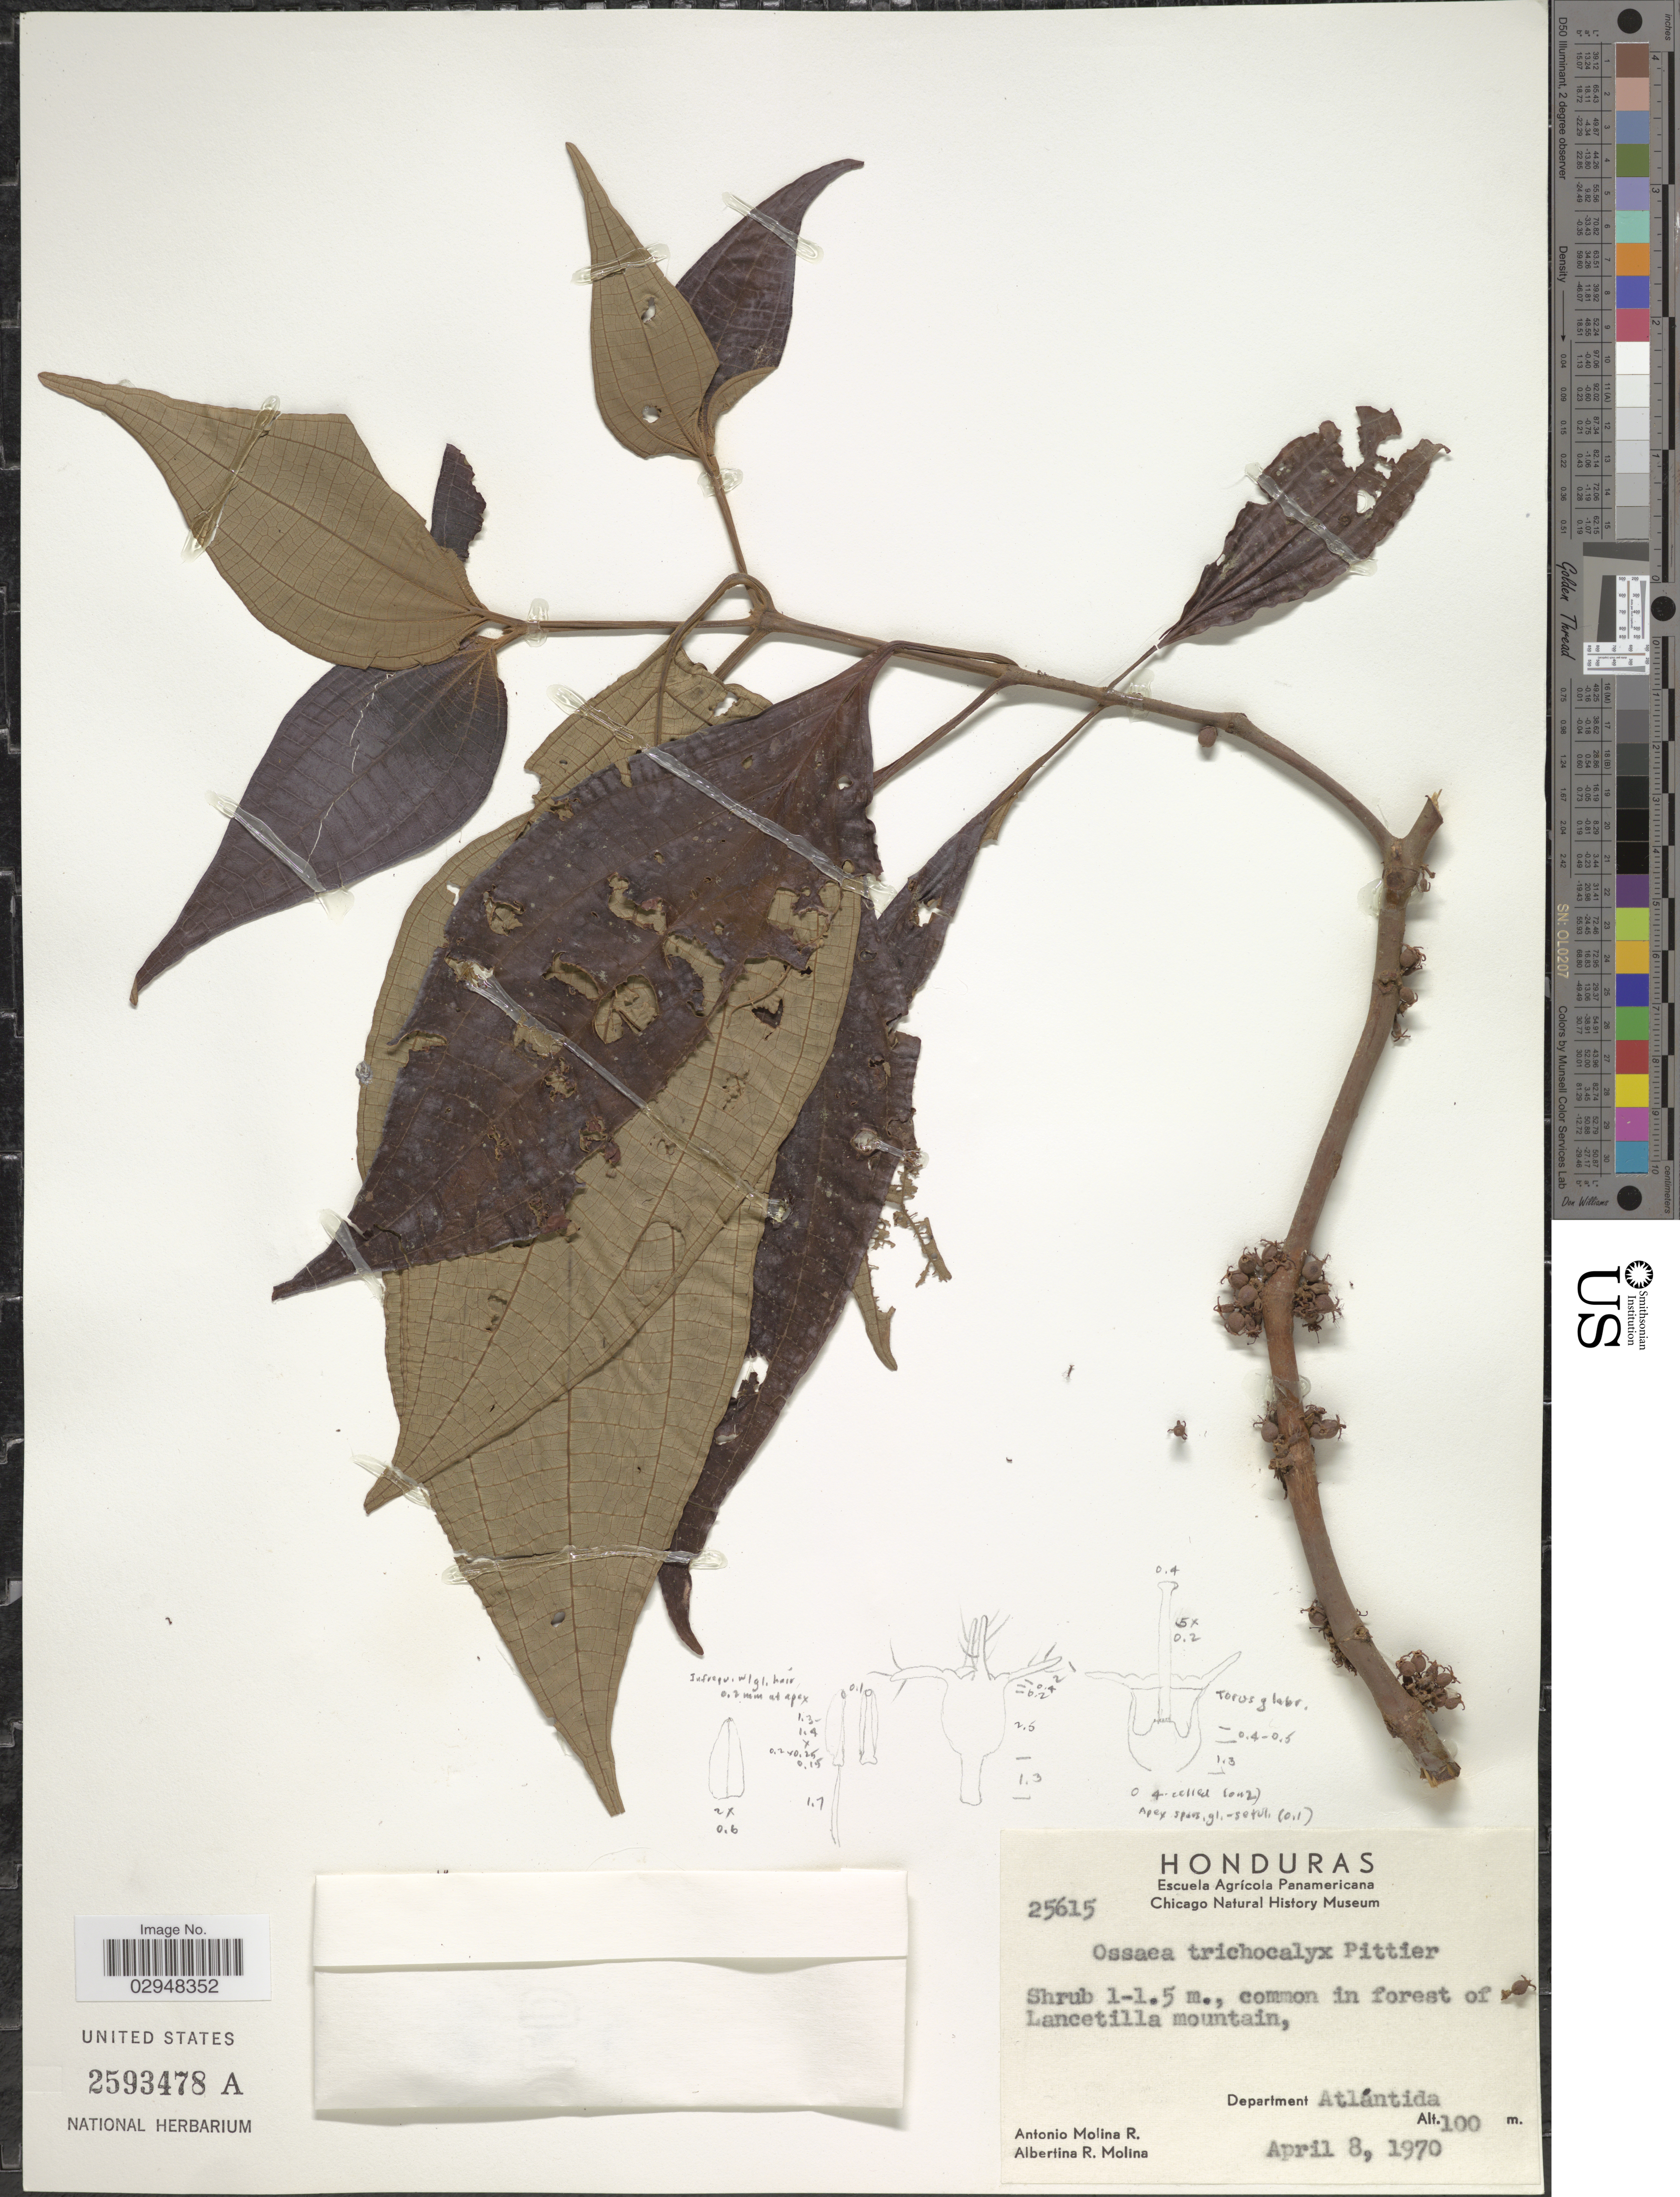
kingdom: Plantae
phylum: Tracheophyta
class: Magnoliopsida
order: Myrtales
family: Melastomataceae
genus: Clidemia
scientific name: Clidemia trichocalyx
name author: (S.F. Blake) Gleason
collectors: A. Molina R. & A. R. Molina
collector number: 25615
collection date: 1970-04-08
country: Honduras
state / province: Atlántida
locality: Lancetilla mountain, Department Atlántida.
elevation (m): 100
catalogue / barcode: US 2593478A